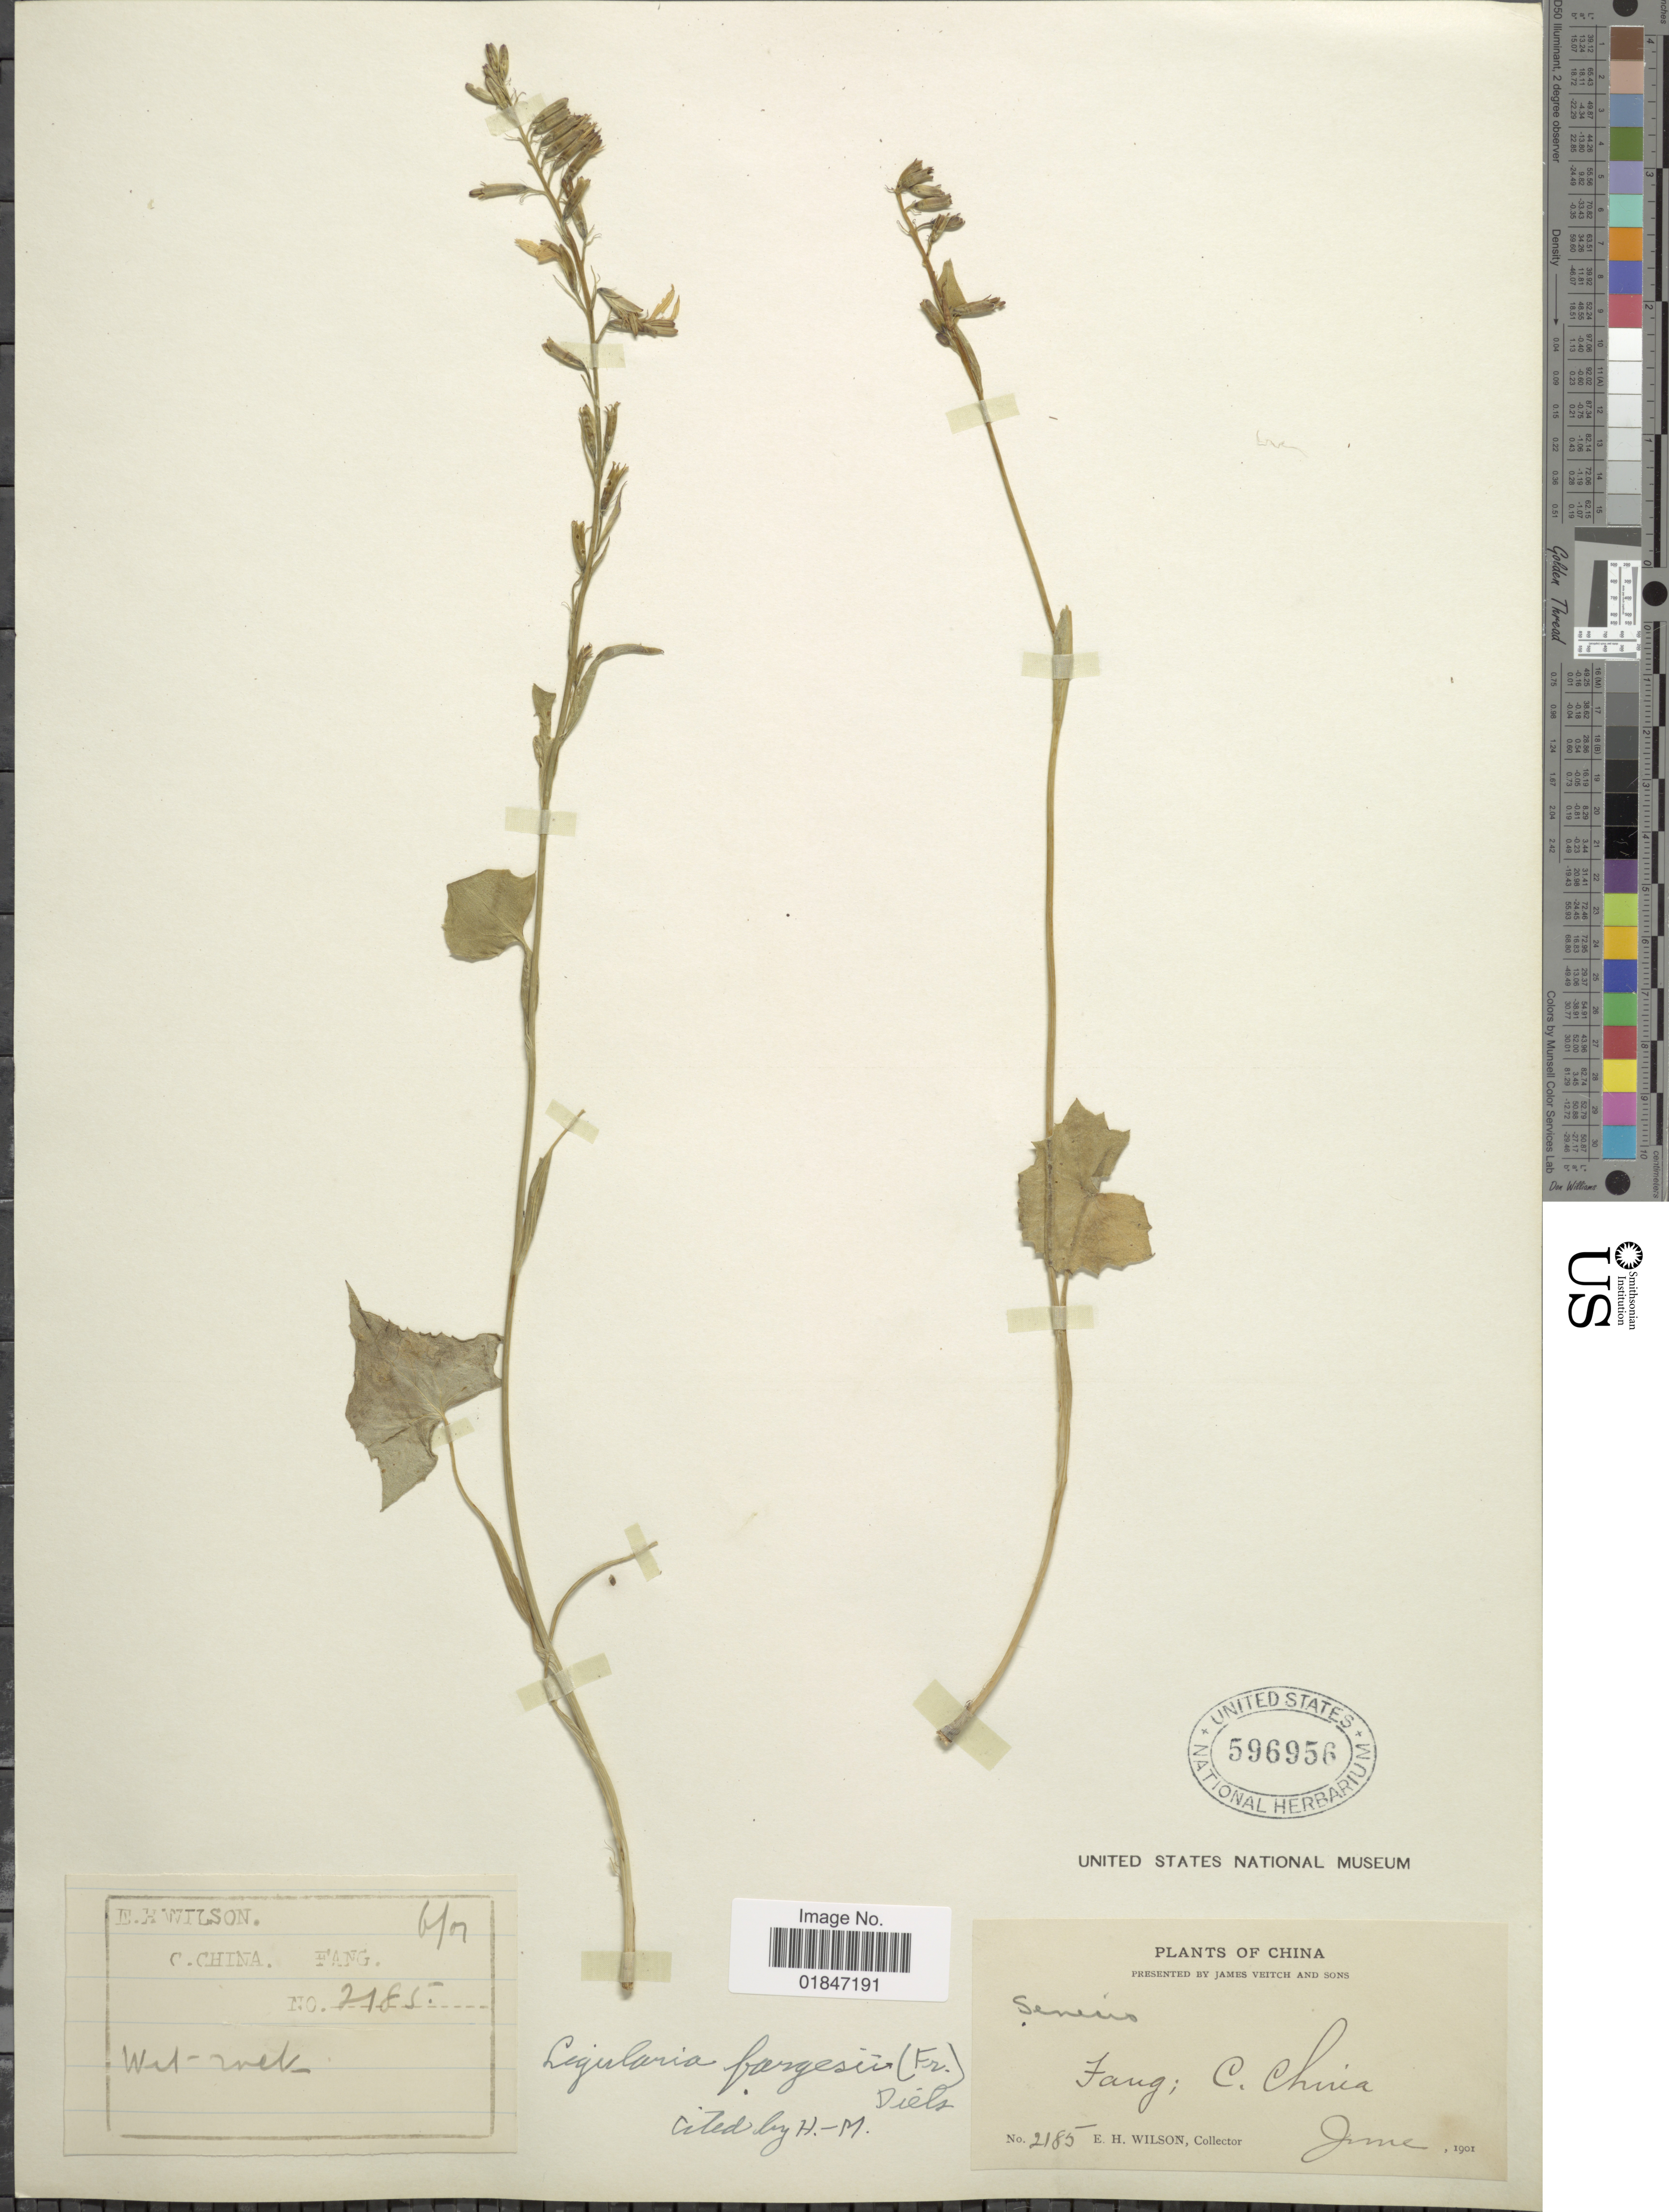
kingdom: Plantae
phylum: Tracheophyta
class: Magnoliopsida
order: Asterales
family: Asteraceae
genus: Ligularia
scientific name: Ligularia fargesii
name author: (Franch.) Diels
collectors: E. Wilson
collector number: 2185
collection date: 1901-06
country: China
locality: Fang, C. China.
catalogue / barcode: US 596956